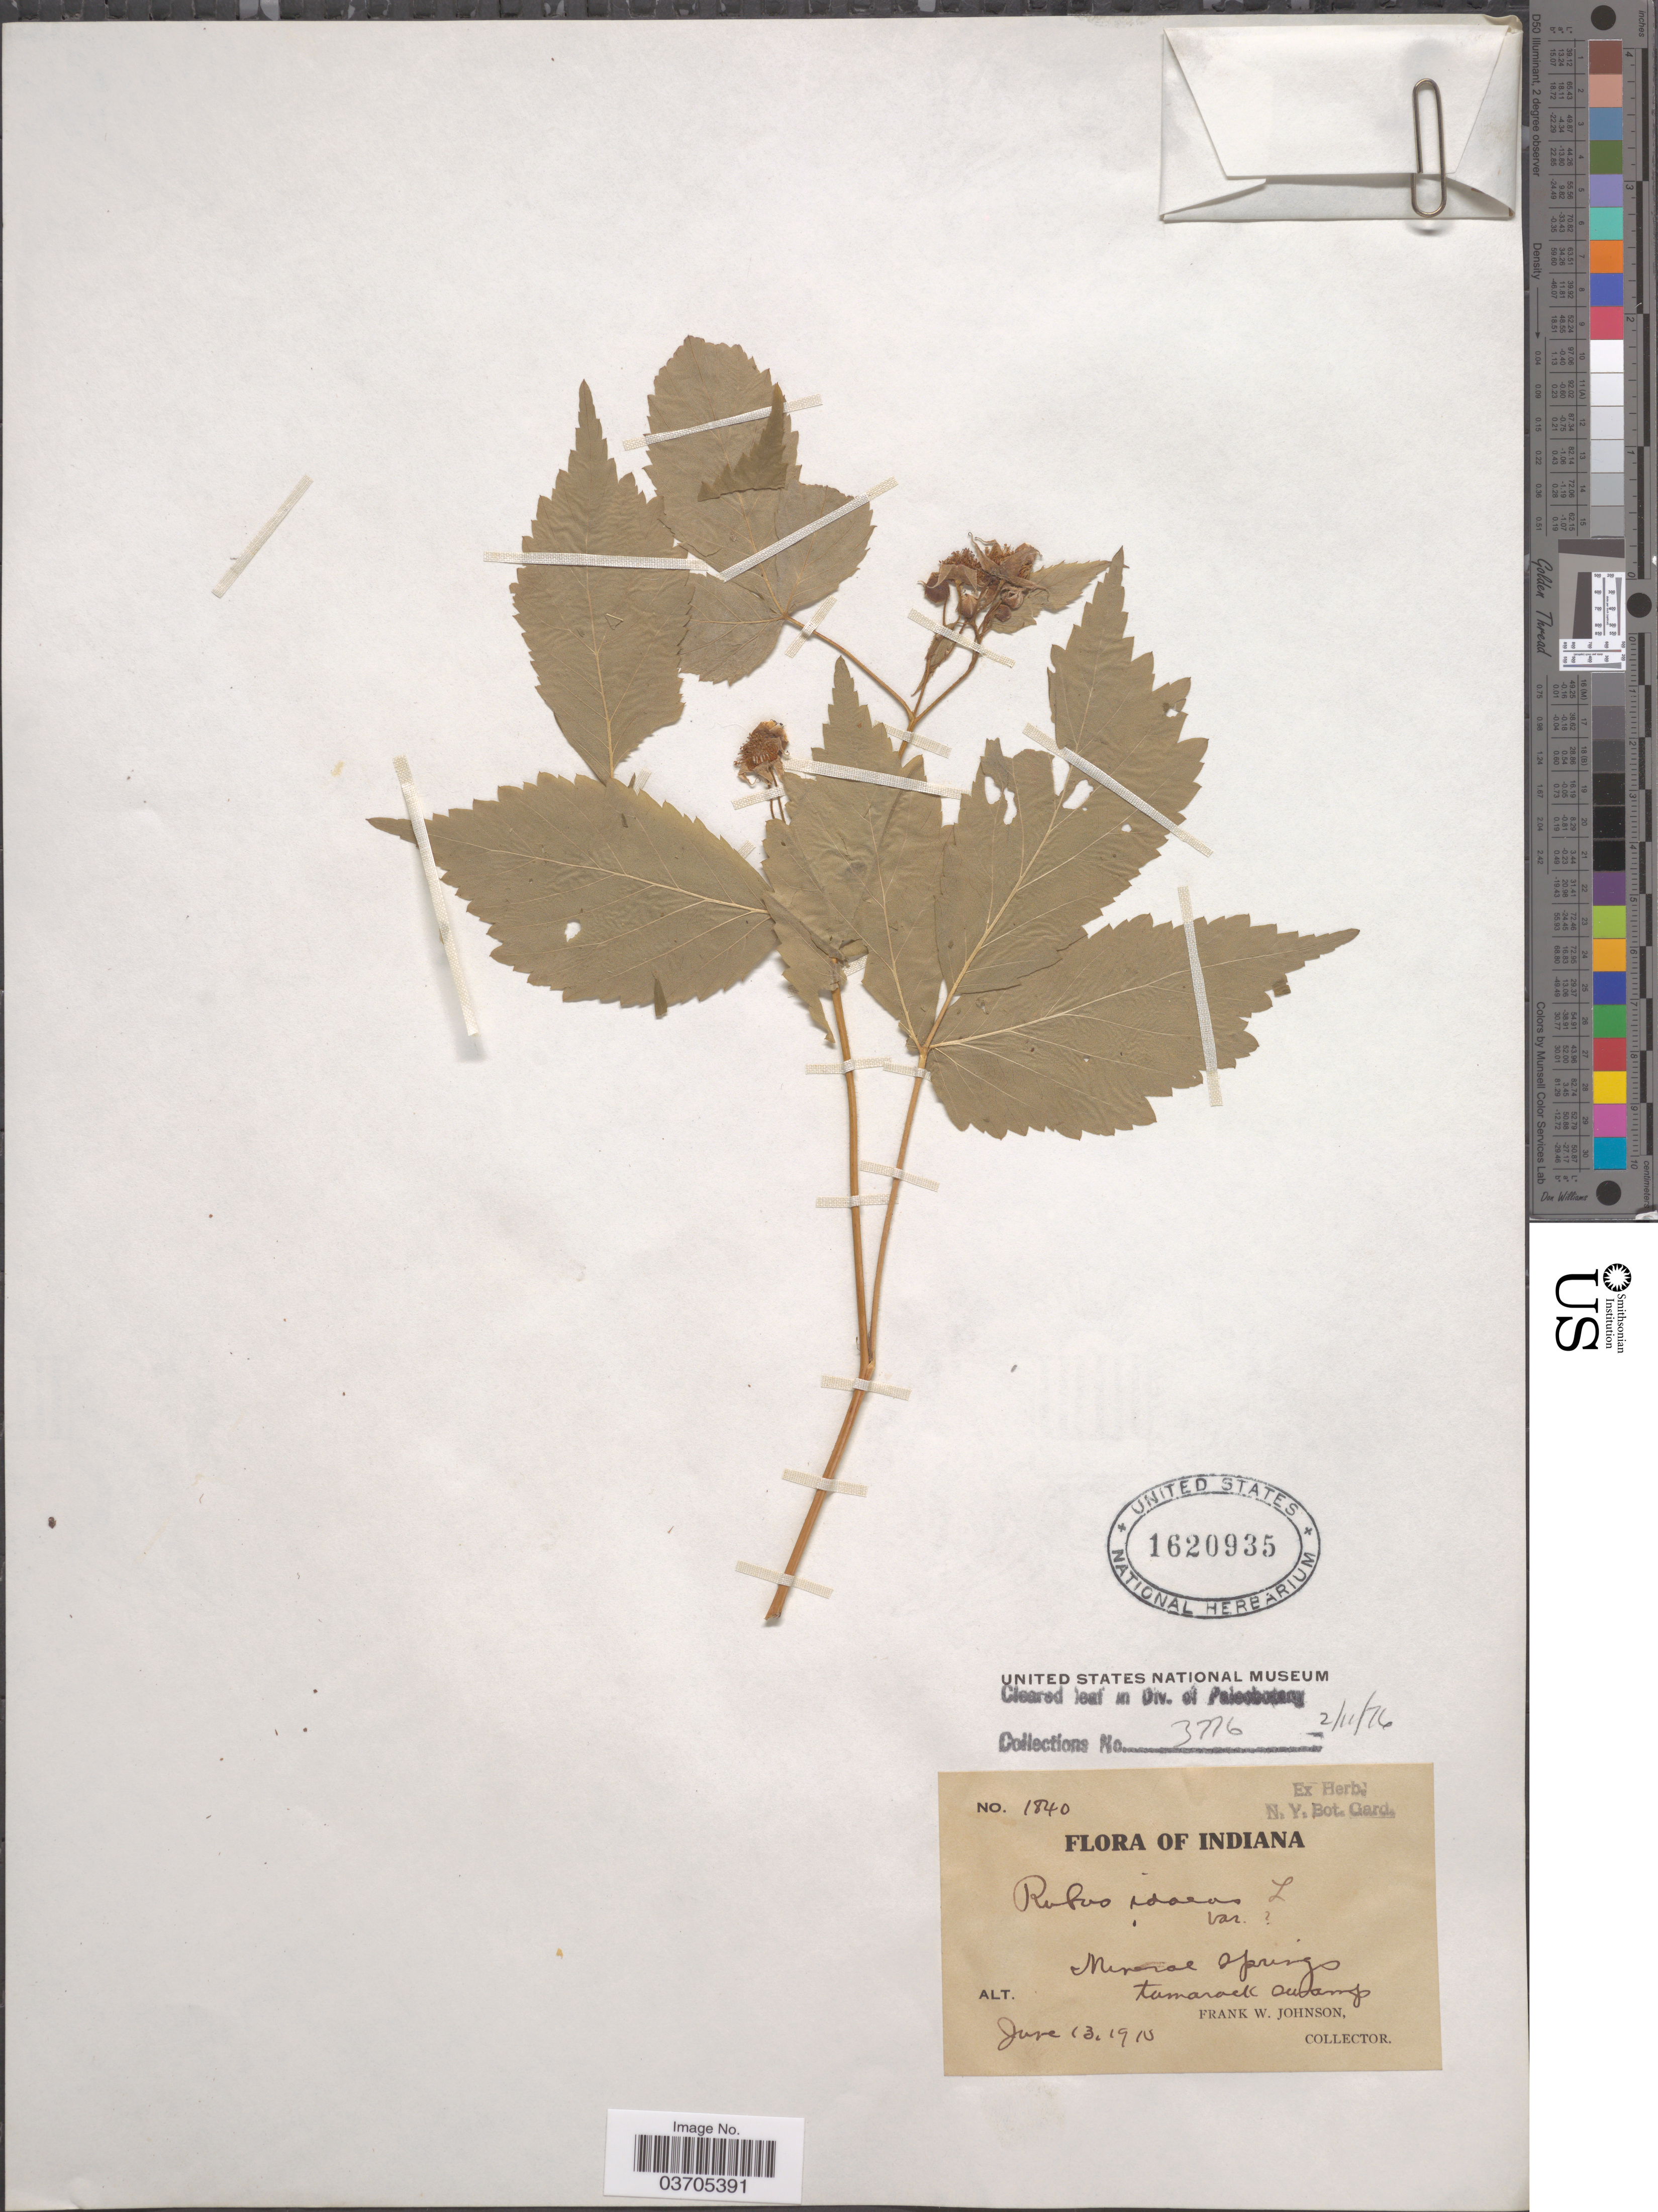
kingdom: Plantae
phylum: Tracheophyta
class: Magnoliopsida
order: Rosales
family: Rosaceae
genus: Rubus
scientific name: Rubus idaeus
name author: L.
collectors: F. W. Johnson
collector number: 1840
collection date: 1910-06-13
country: United States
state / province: Indiana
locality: Mineral Springs. Tamarack swamp.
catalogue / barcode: US 1620935